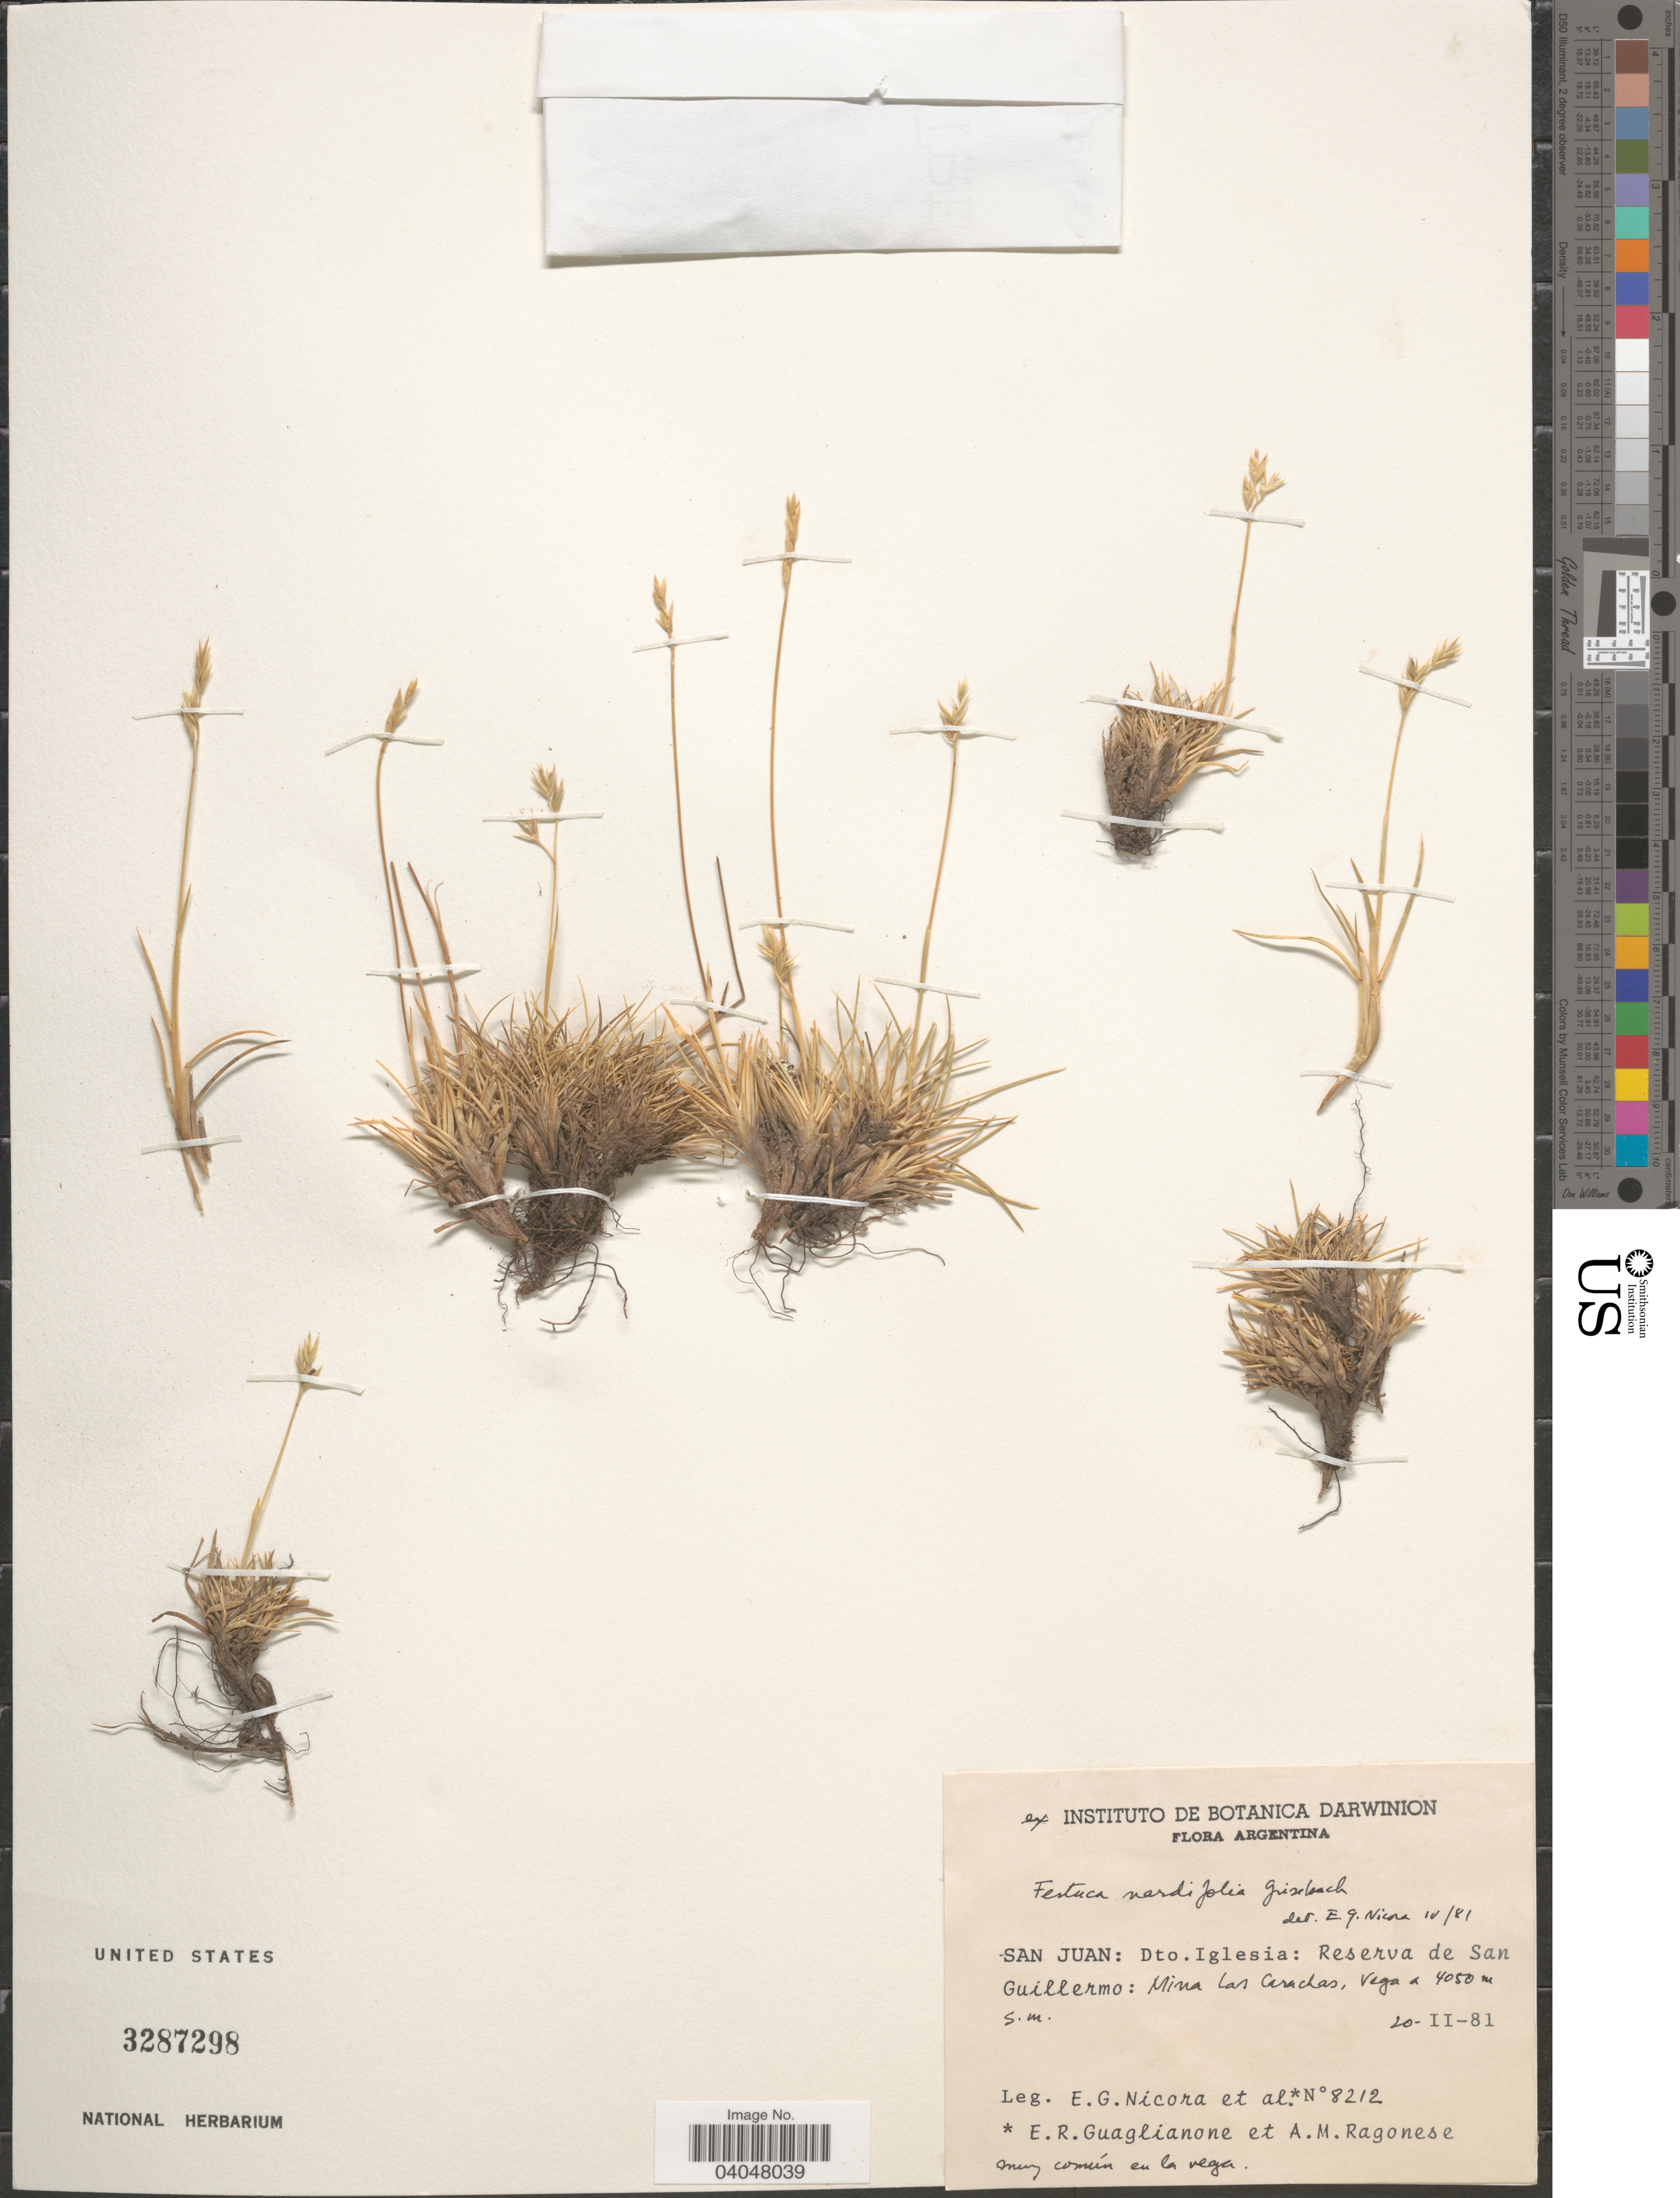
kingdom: Plantae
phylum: Tracheophyta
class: Liliopsida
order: Poales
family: Poaceae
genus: Festuca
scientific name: Festuca nardifolia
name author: Griseb.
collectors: E. G. Nicora, E. R. Guaglianone & A. Ragonese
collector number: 8212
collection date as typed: Transcribed d/m/y: 20/2/81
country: Argentina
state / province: San Juan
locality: Dto. Iglesia: Reserva de San Guillermo: Mina Las Carachas, Vega.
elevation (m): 4050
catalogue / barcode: US 3287298